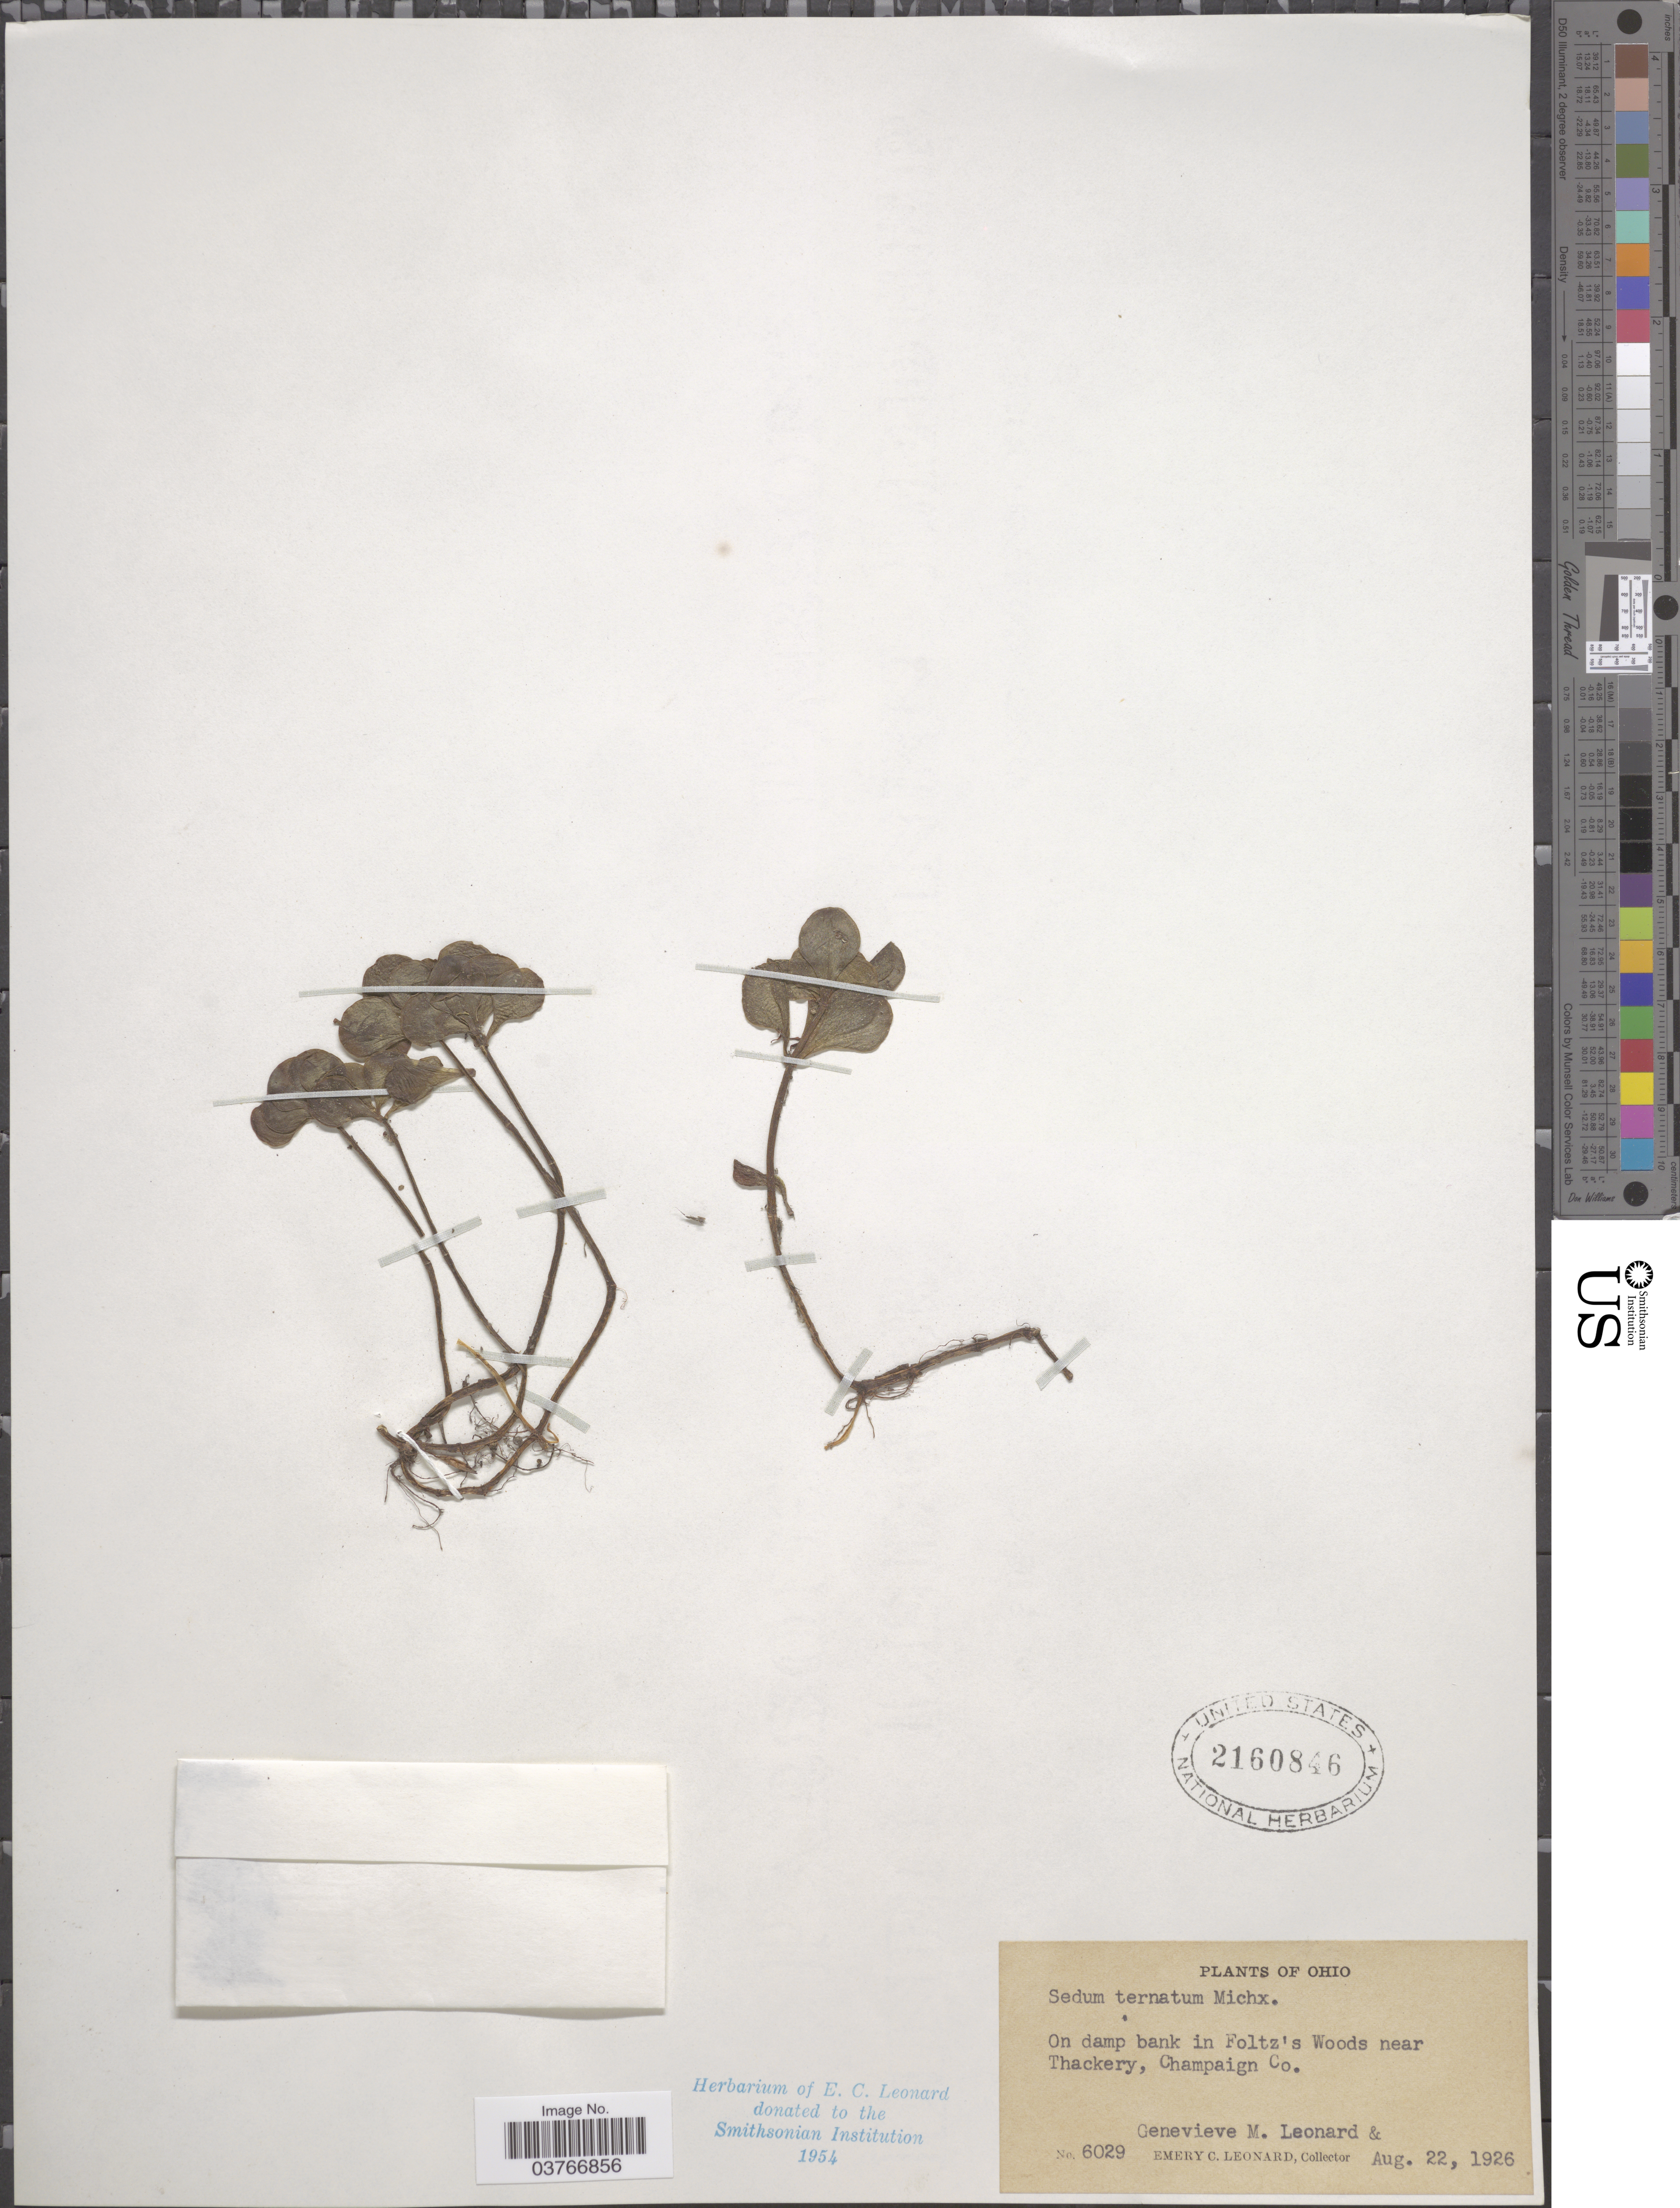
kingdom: Plantae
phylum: Tracheophyta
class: Magnoliopsida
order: Saxifragales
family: Crassulaceae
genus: Sedum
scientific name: Sedum ternatum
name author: Michx.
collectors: G. M. Leonard & E. C. Leonard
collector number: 6029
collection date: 1926-08-22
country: United States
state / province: Ohio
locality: On damp bank in Foltz's Woods near Thackery, Champaign Co.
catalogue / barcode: US 2160846